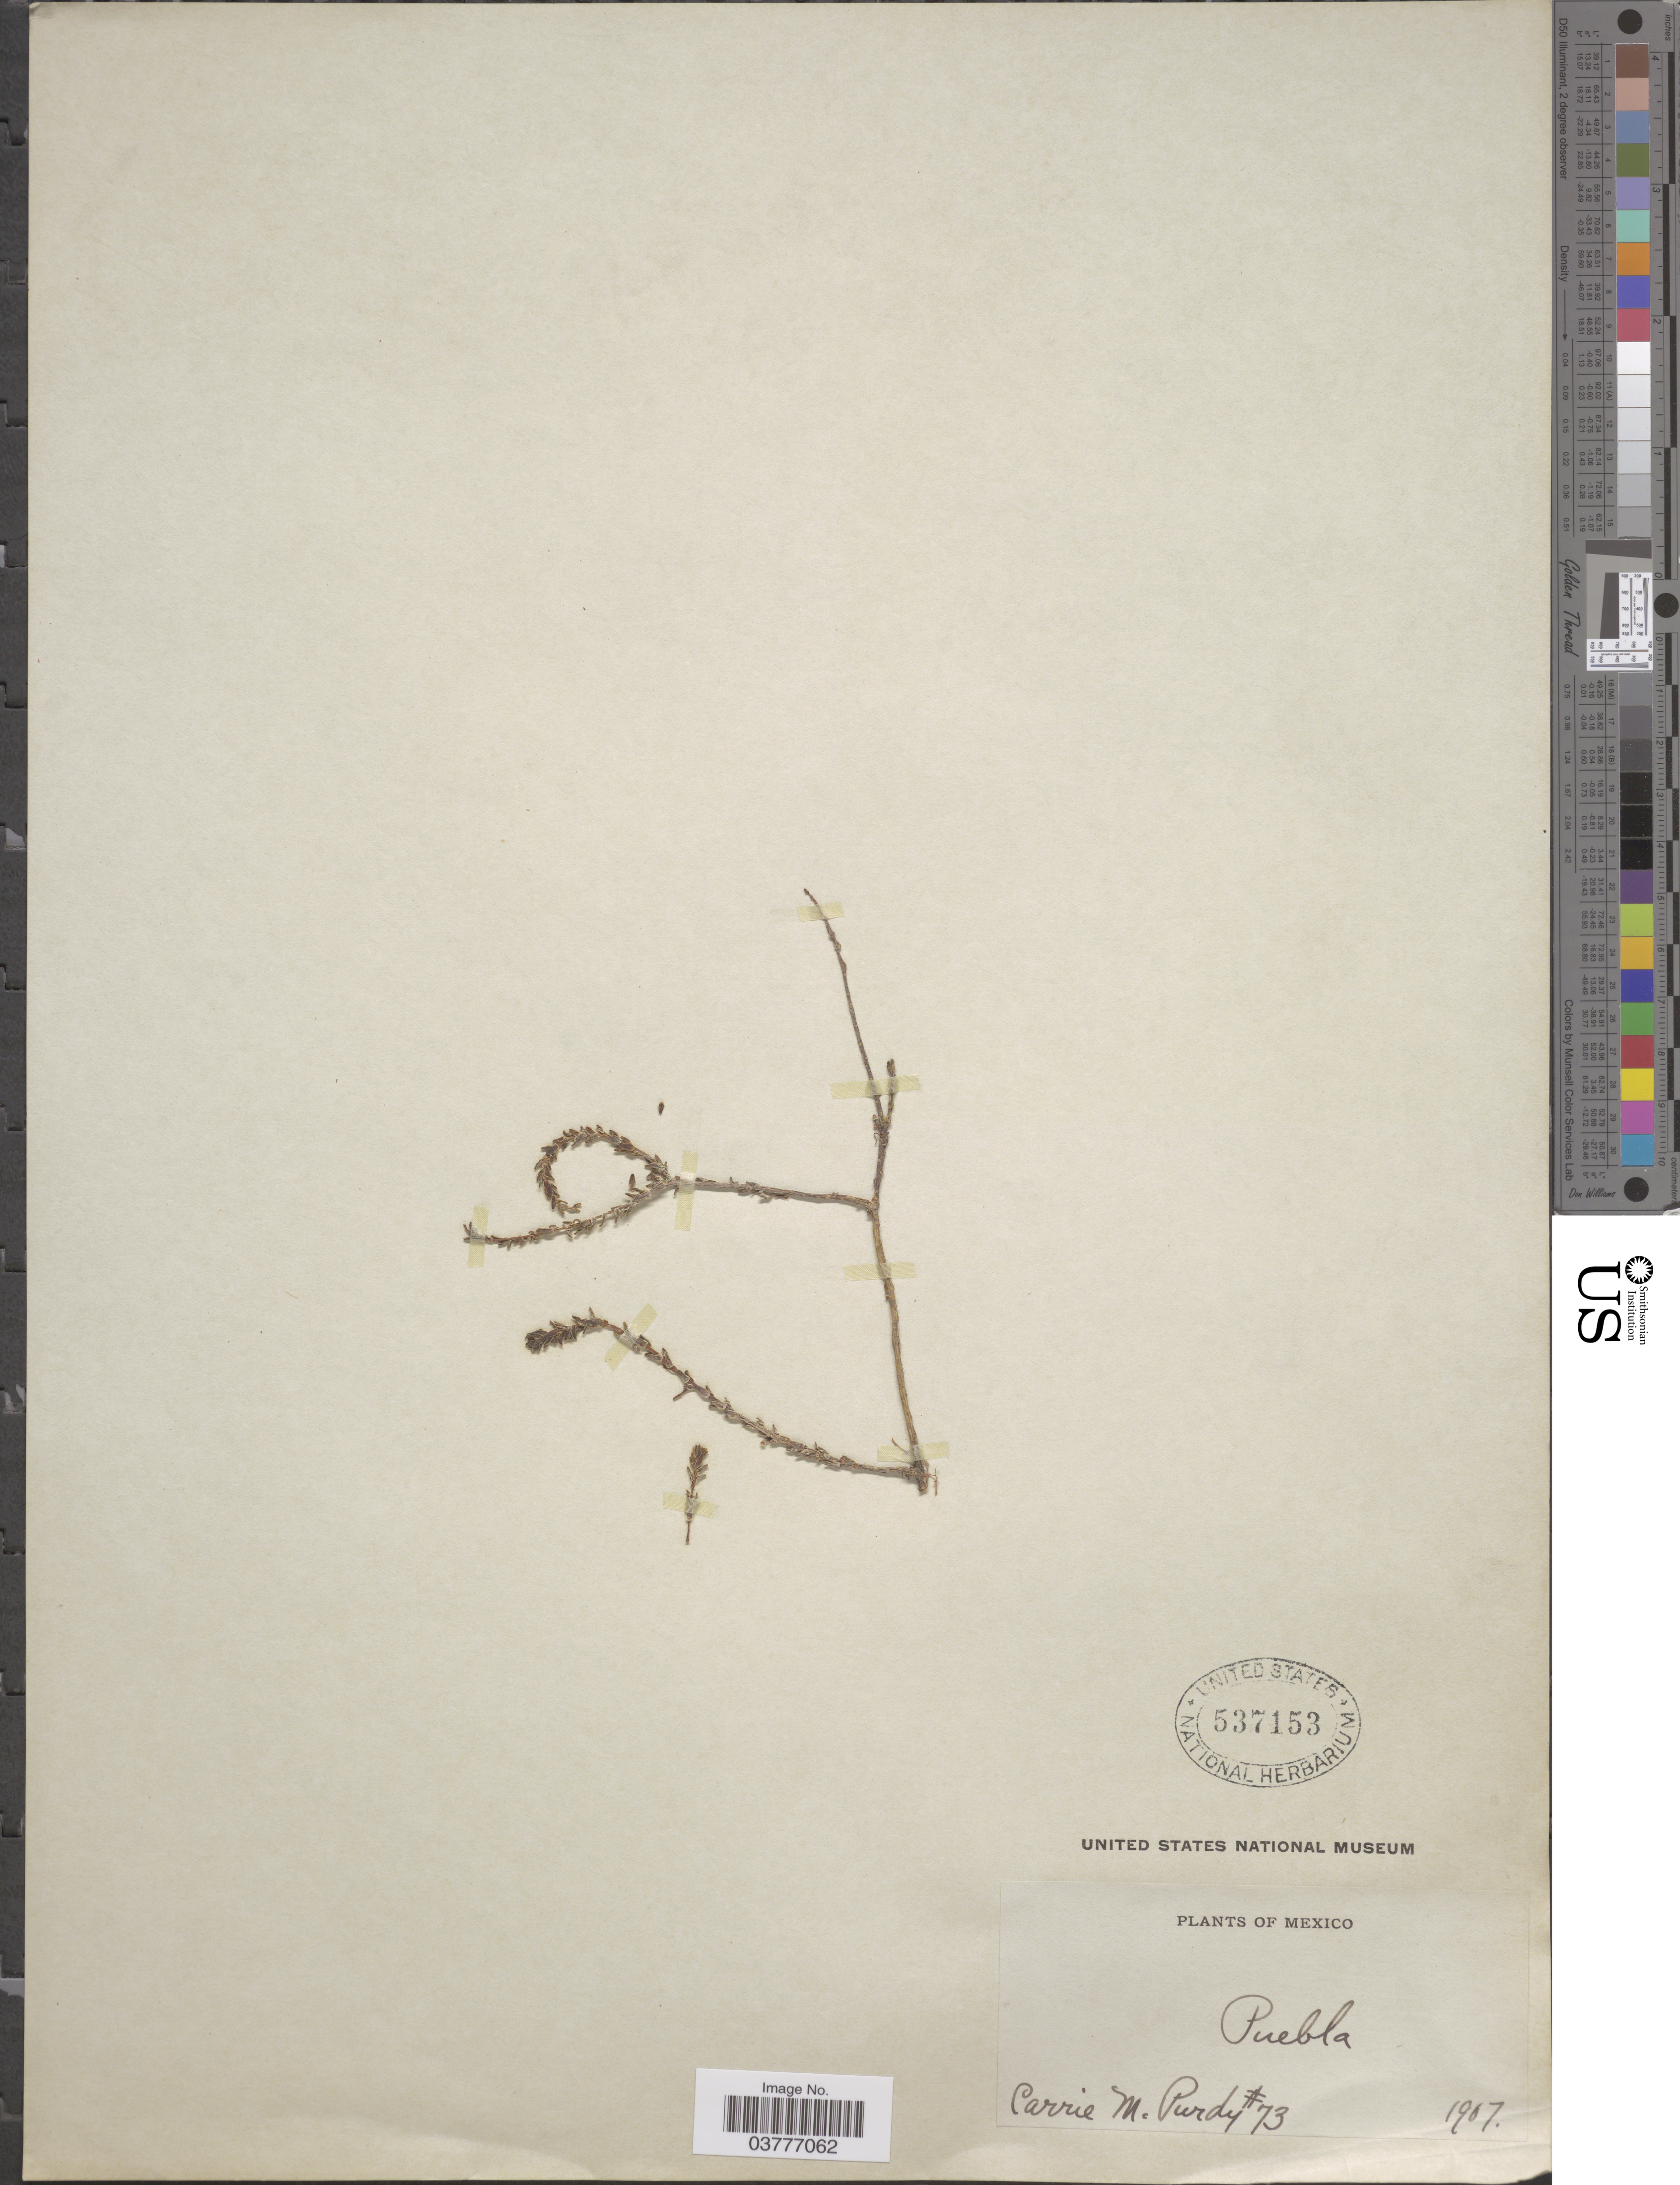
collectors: C. M. Purdy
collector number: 73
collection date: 1907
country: Mexico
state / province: Puebla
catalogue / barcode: US 537153